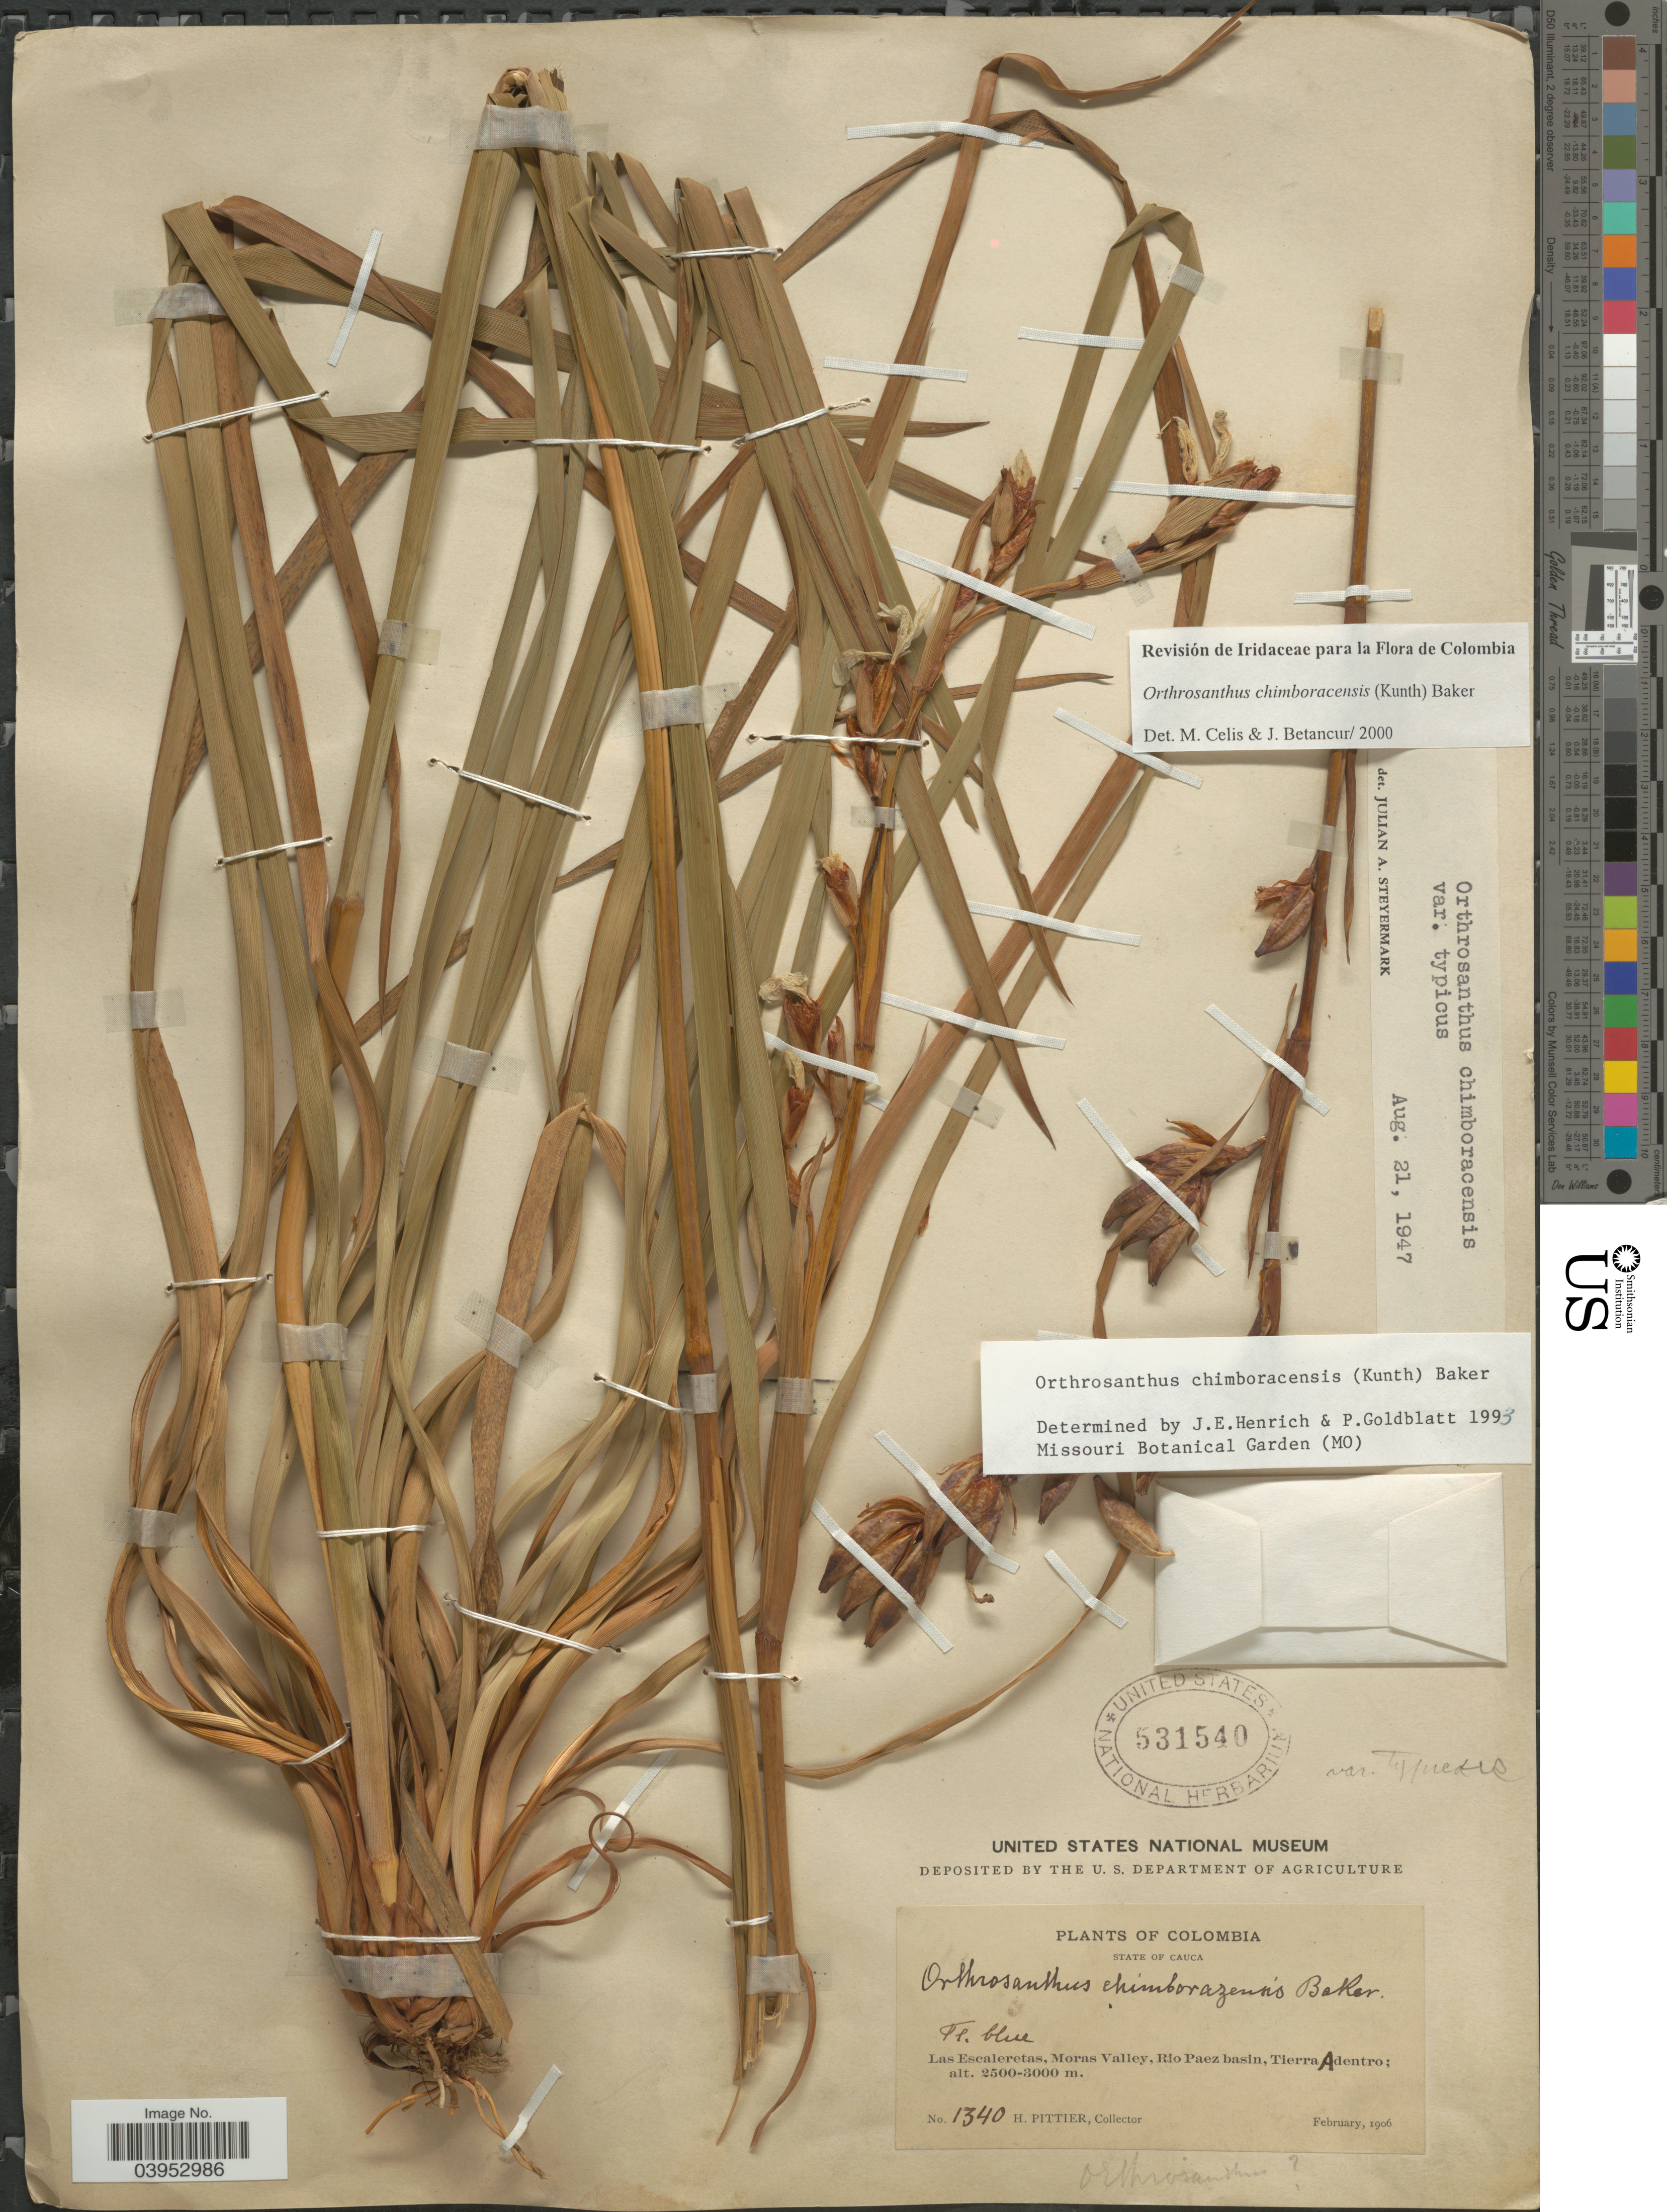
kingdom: Plantae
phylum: Tracheophyta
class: Liliopsida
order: Asparagales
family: Iridaceae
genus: Orthrosanthus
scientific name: Orthrosanthus chimboracensis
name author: (Kunth) Baker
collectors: H. F. Pittier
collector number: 1340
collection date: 1906-02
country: Colombia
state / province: Cauca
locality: Las Escaleretas, Moras Valley, Rio Paez basin, Tierra Adentro.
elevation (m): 2500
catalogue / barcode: US 531540